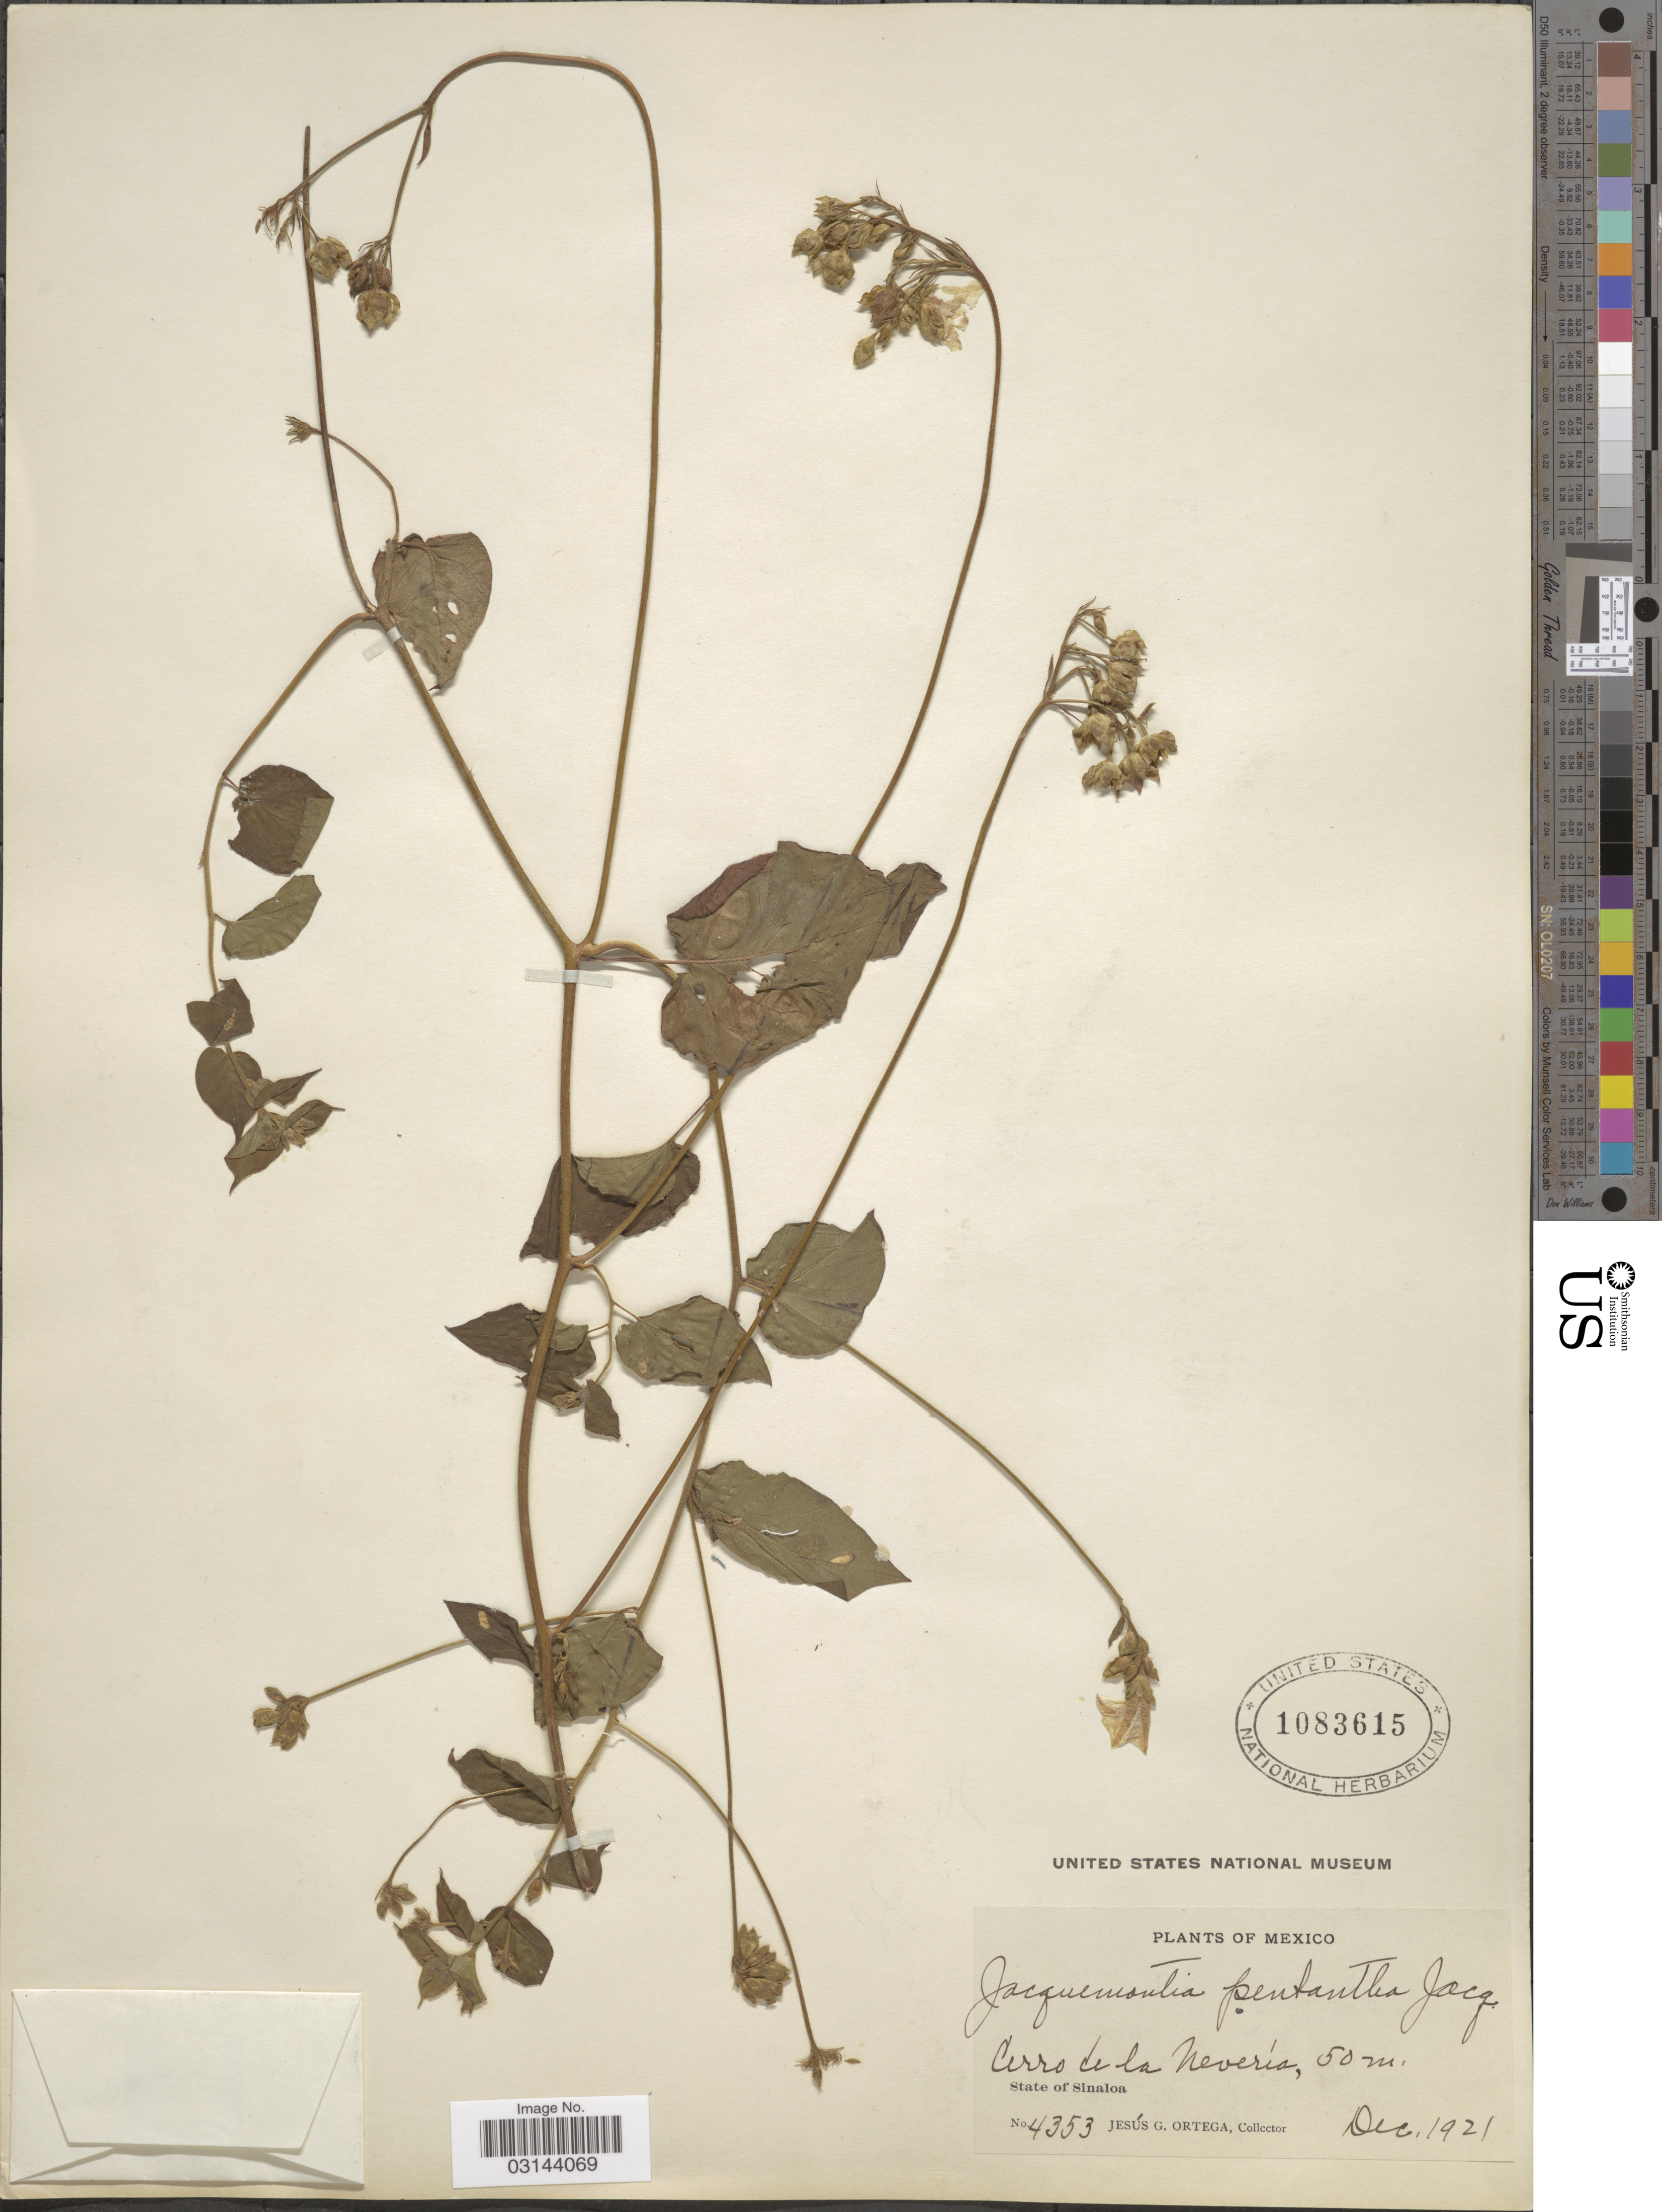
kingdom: Plantae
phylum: Tracheophyta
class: Magnoliopsida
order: Solanales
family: Convolvulaceae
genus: Jacquemontia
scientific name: Jacquemontia pentanthos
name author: (Jacq.) G. Don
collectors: J. Ortega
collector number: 4353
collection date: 1921-12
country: Mexico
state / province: Sinaloa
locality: Cerro de la Nevería, State of Sinaloa.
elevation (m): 50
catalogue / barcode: US 1083615